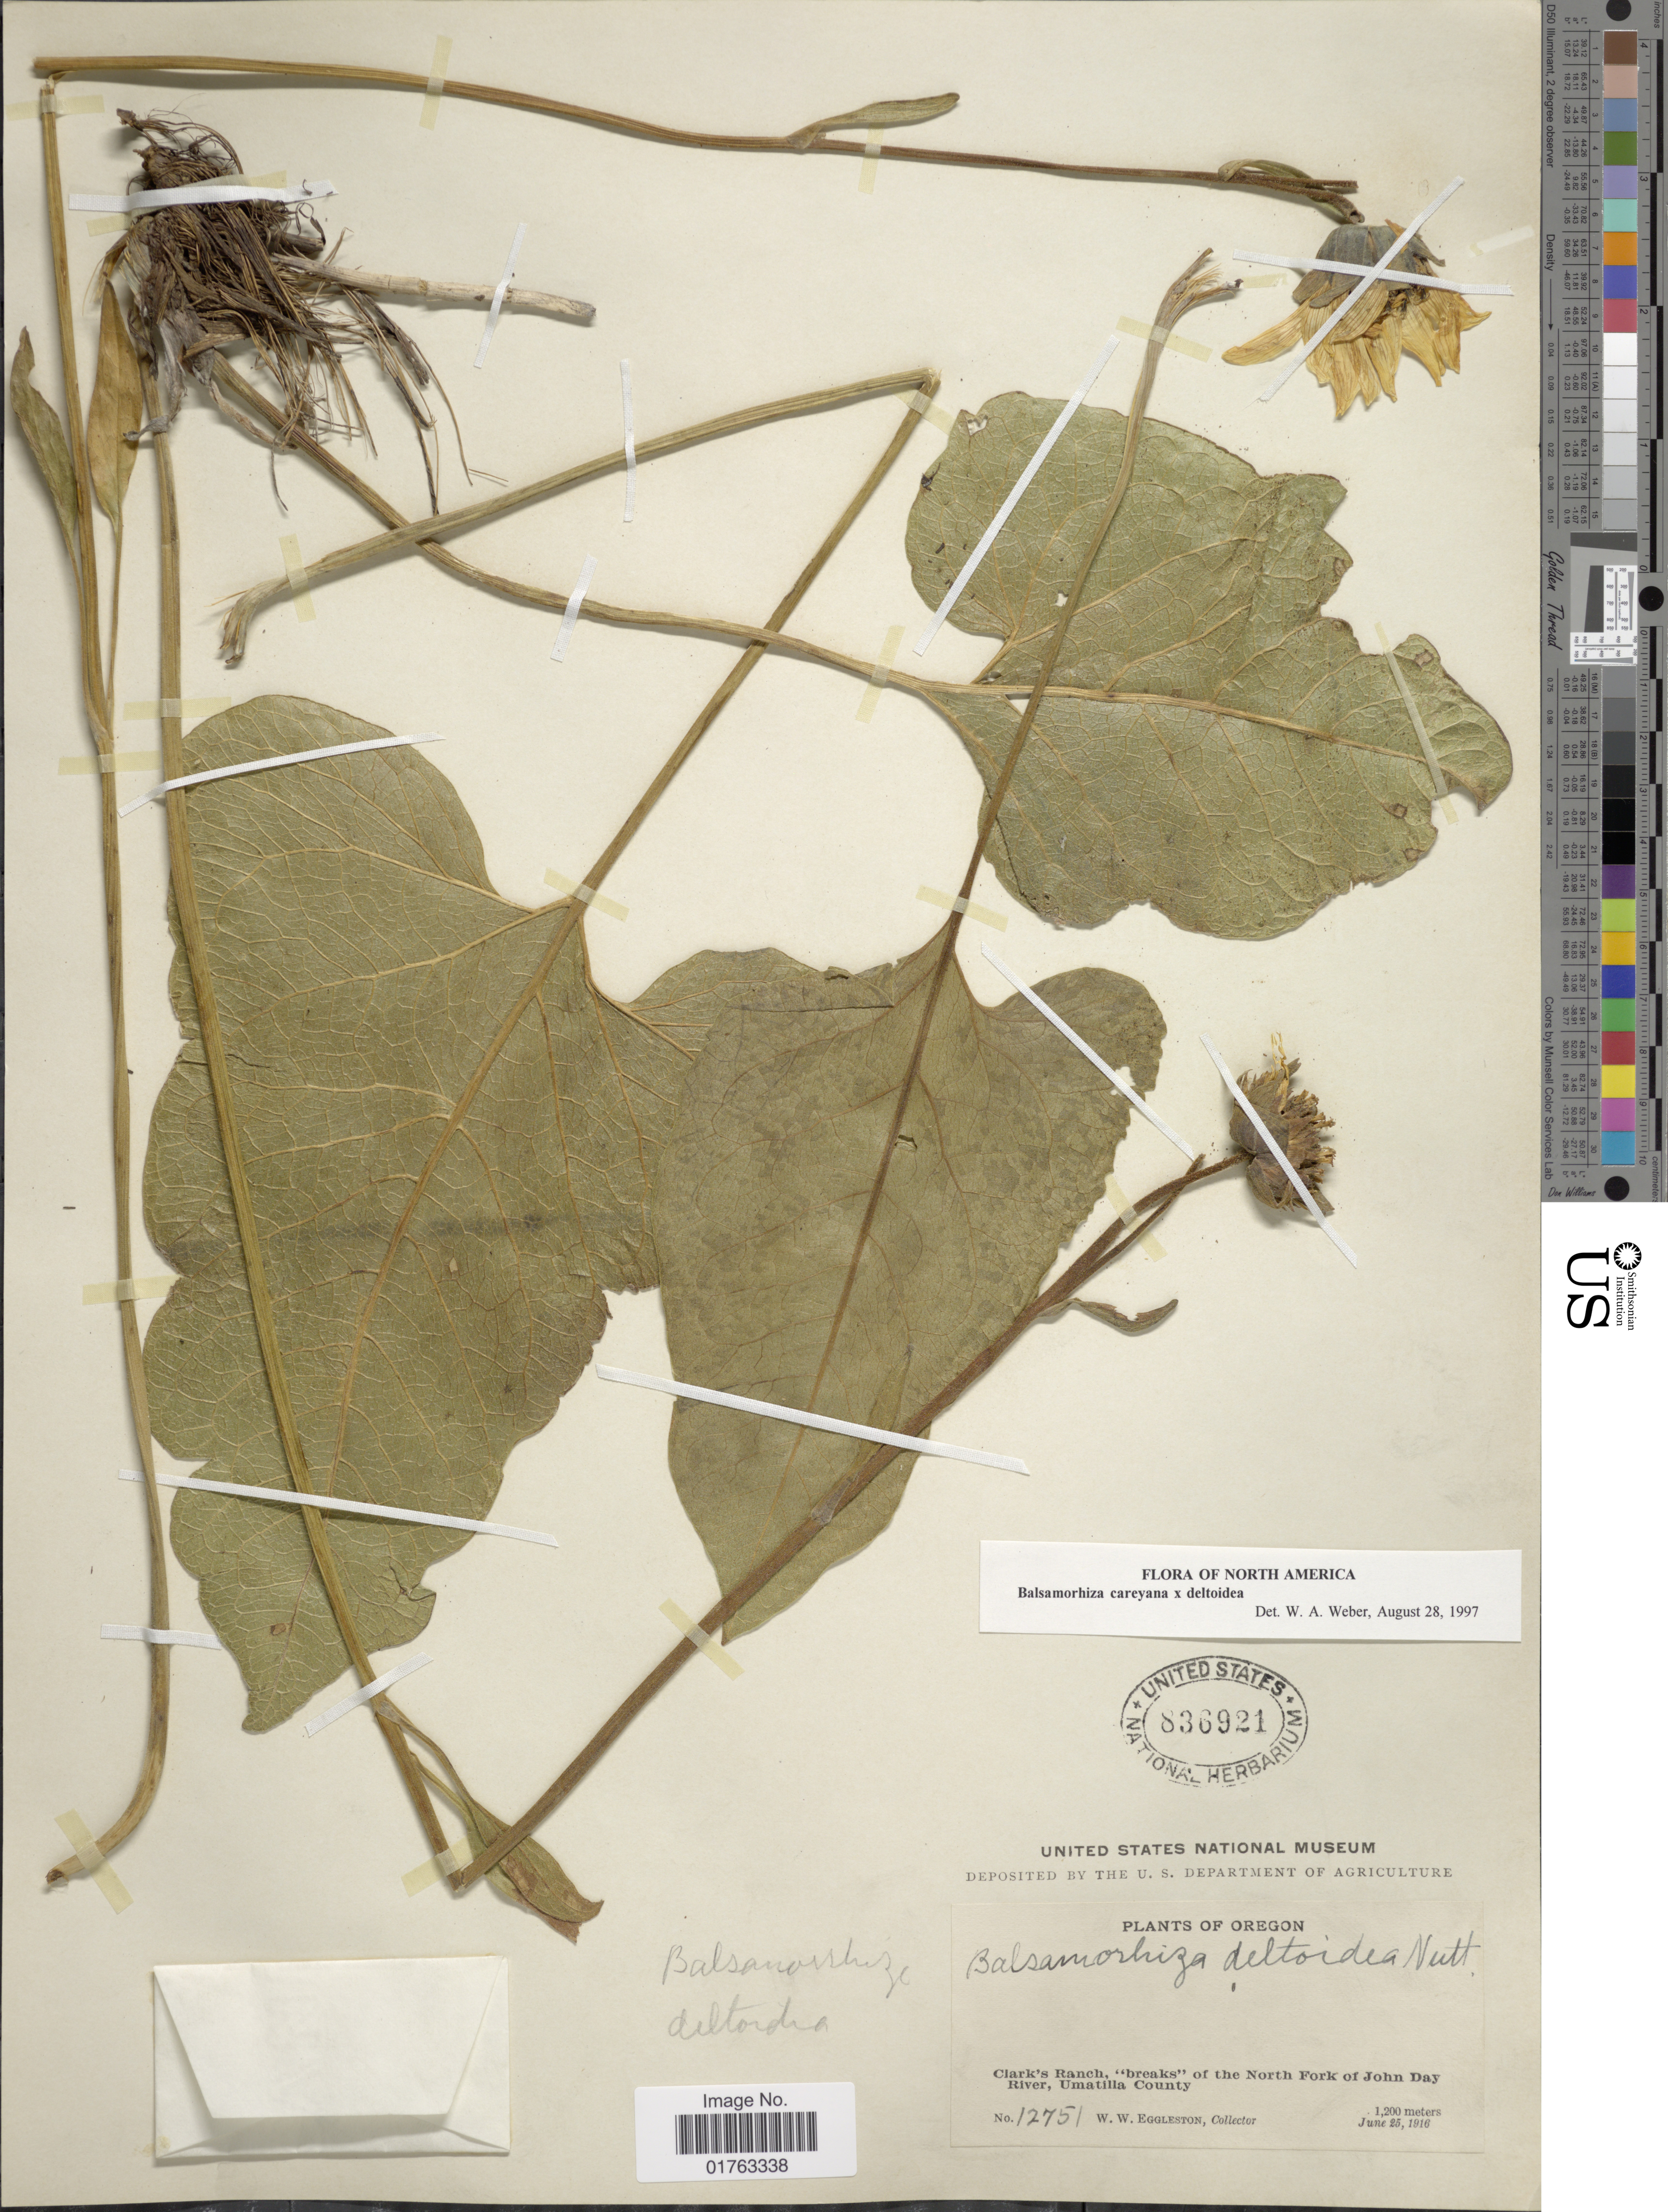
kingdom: Plantae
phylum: Tracheophyta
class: Magnoliopsida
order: Asterales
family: Asteraceae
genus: Balsamorhiza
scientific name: Balsamorhiza careyana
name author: A. Gray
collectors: W. W. Eggleston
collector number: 12751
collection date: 1916-06-25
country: United States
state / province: Oregon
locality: Clark's Ranch "breaks"of the North Fork of John Day River, Umatilla County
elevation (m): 1200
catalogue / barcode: US 836921